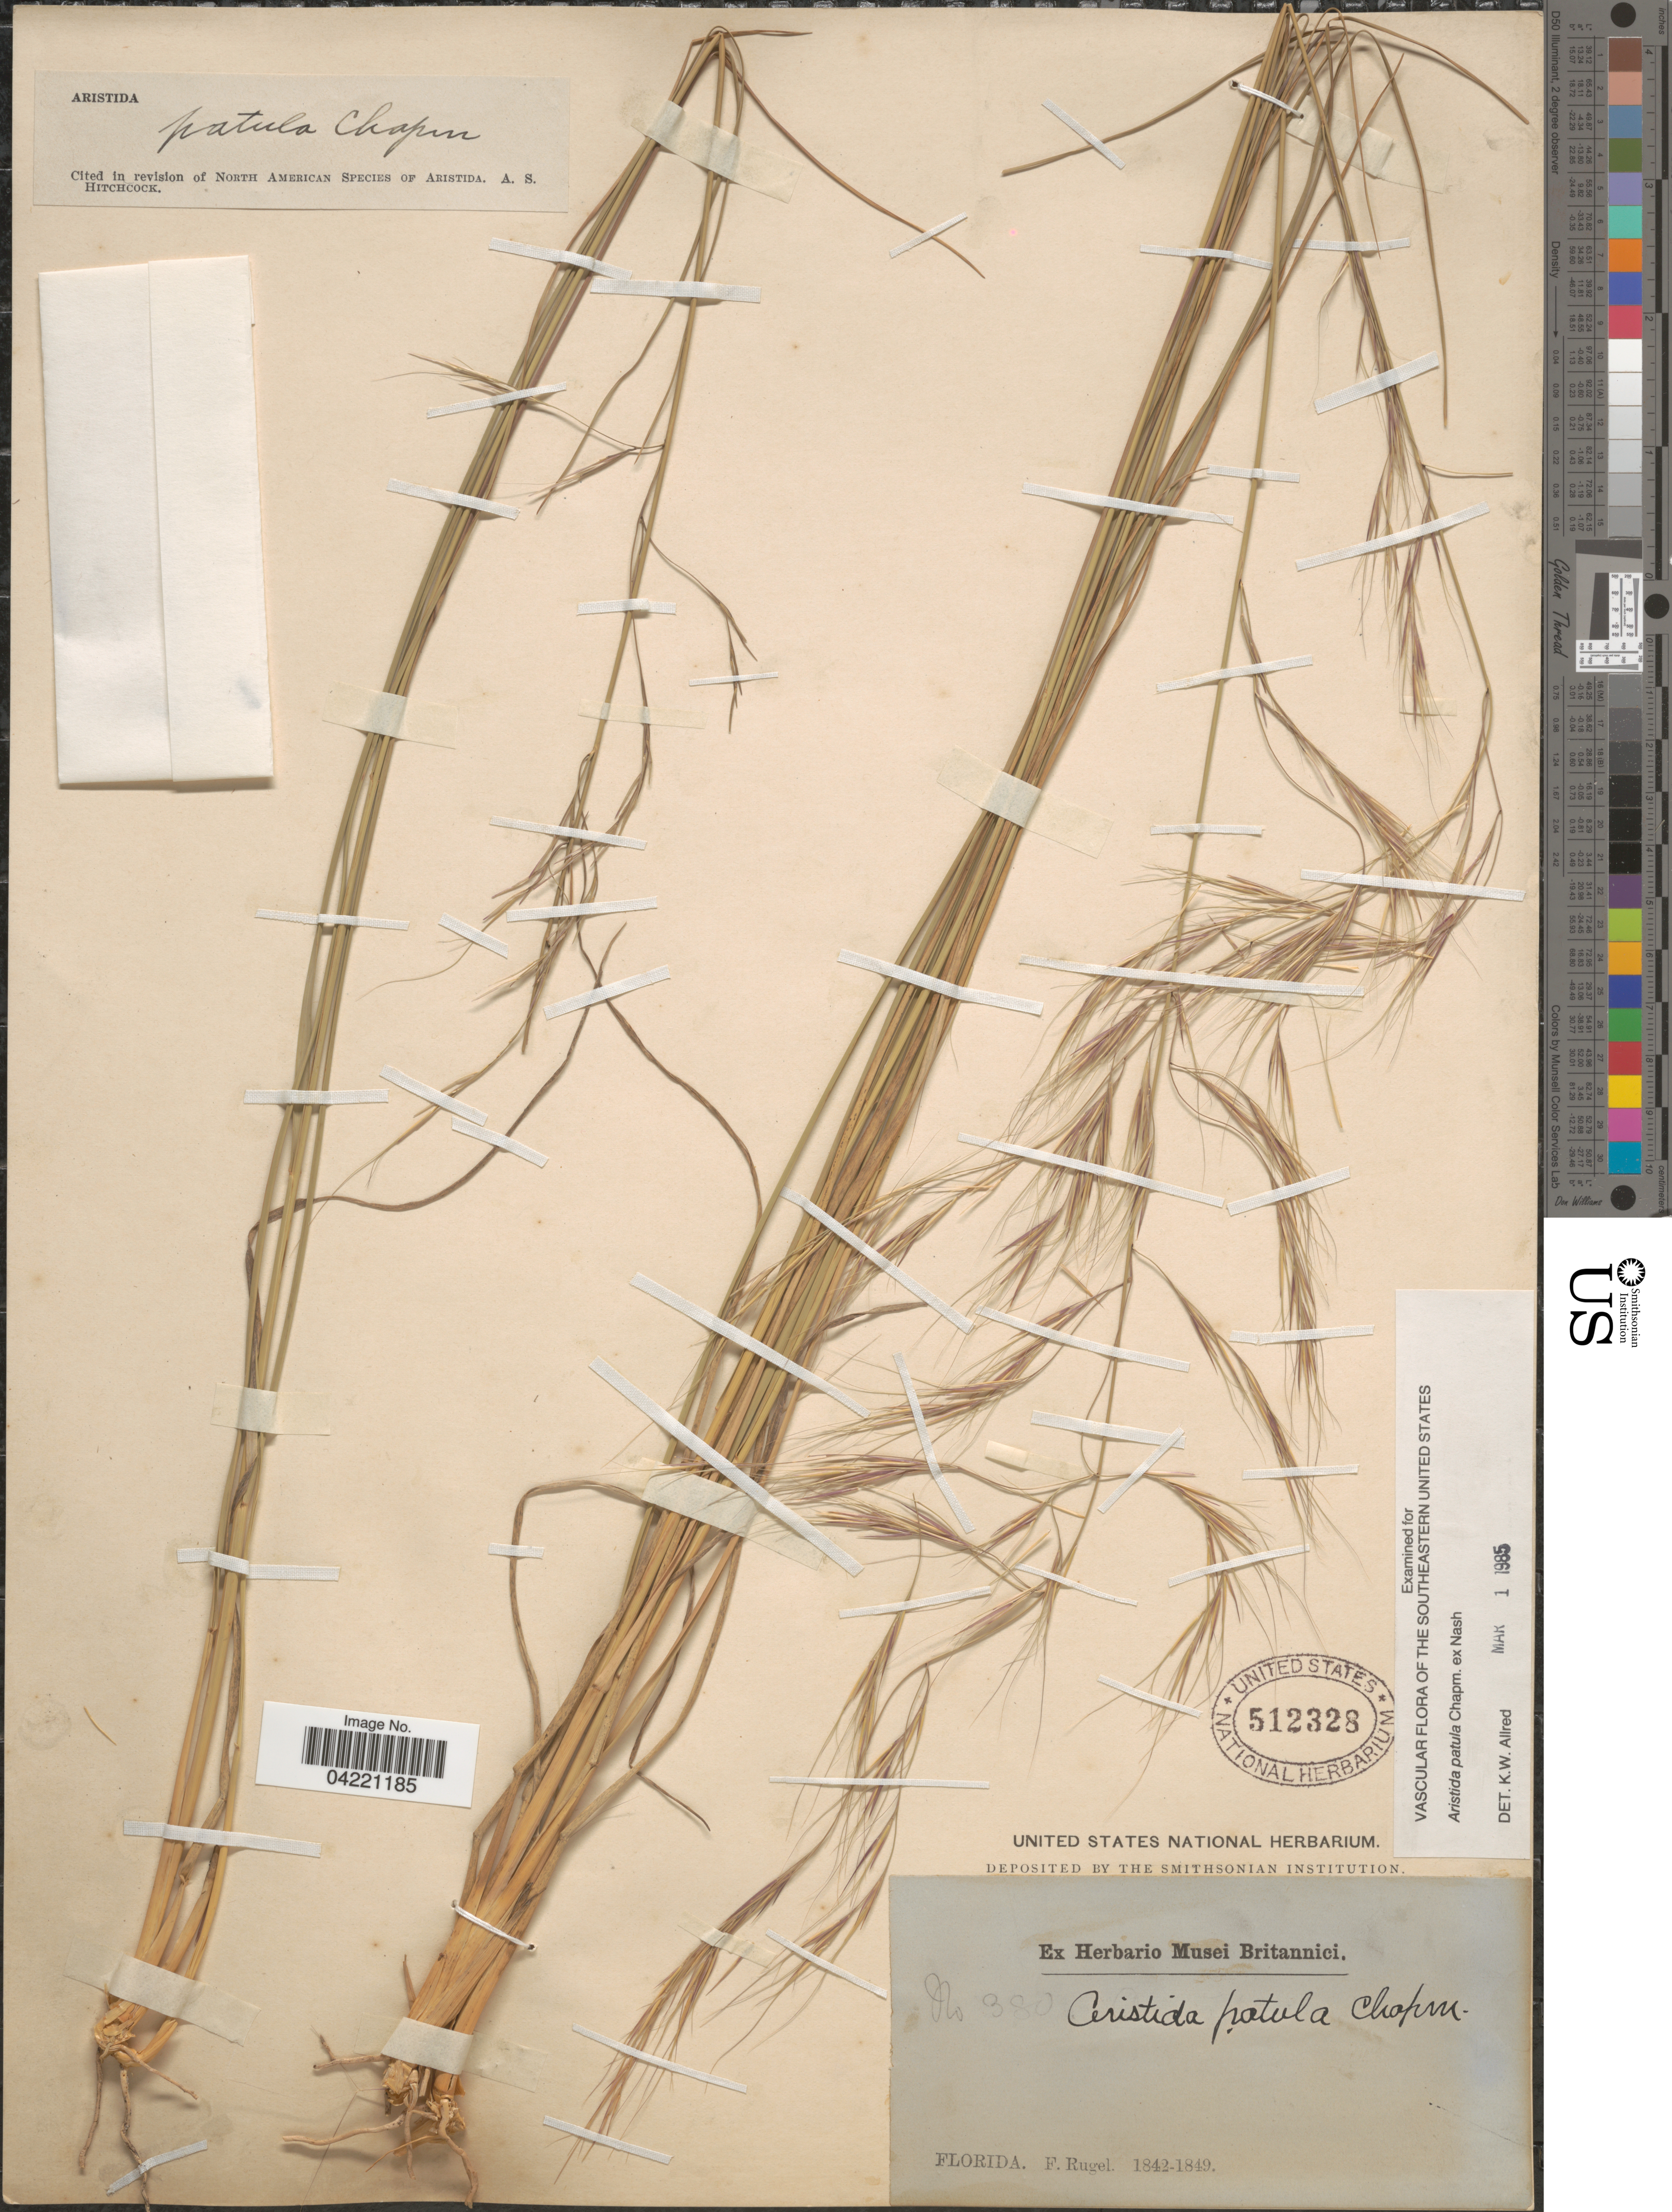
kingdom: Plantae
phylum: Tracheophyta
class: Liliopsida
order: Poales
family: Poaceae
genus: Aristida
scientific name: Aristida patula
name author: Chapm. ex Nash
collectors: F. Rugel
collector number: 320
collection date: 1842/1849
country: United States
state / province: Florida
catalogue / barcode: US 512328